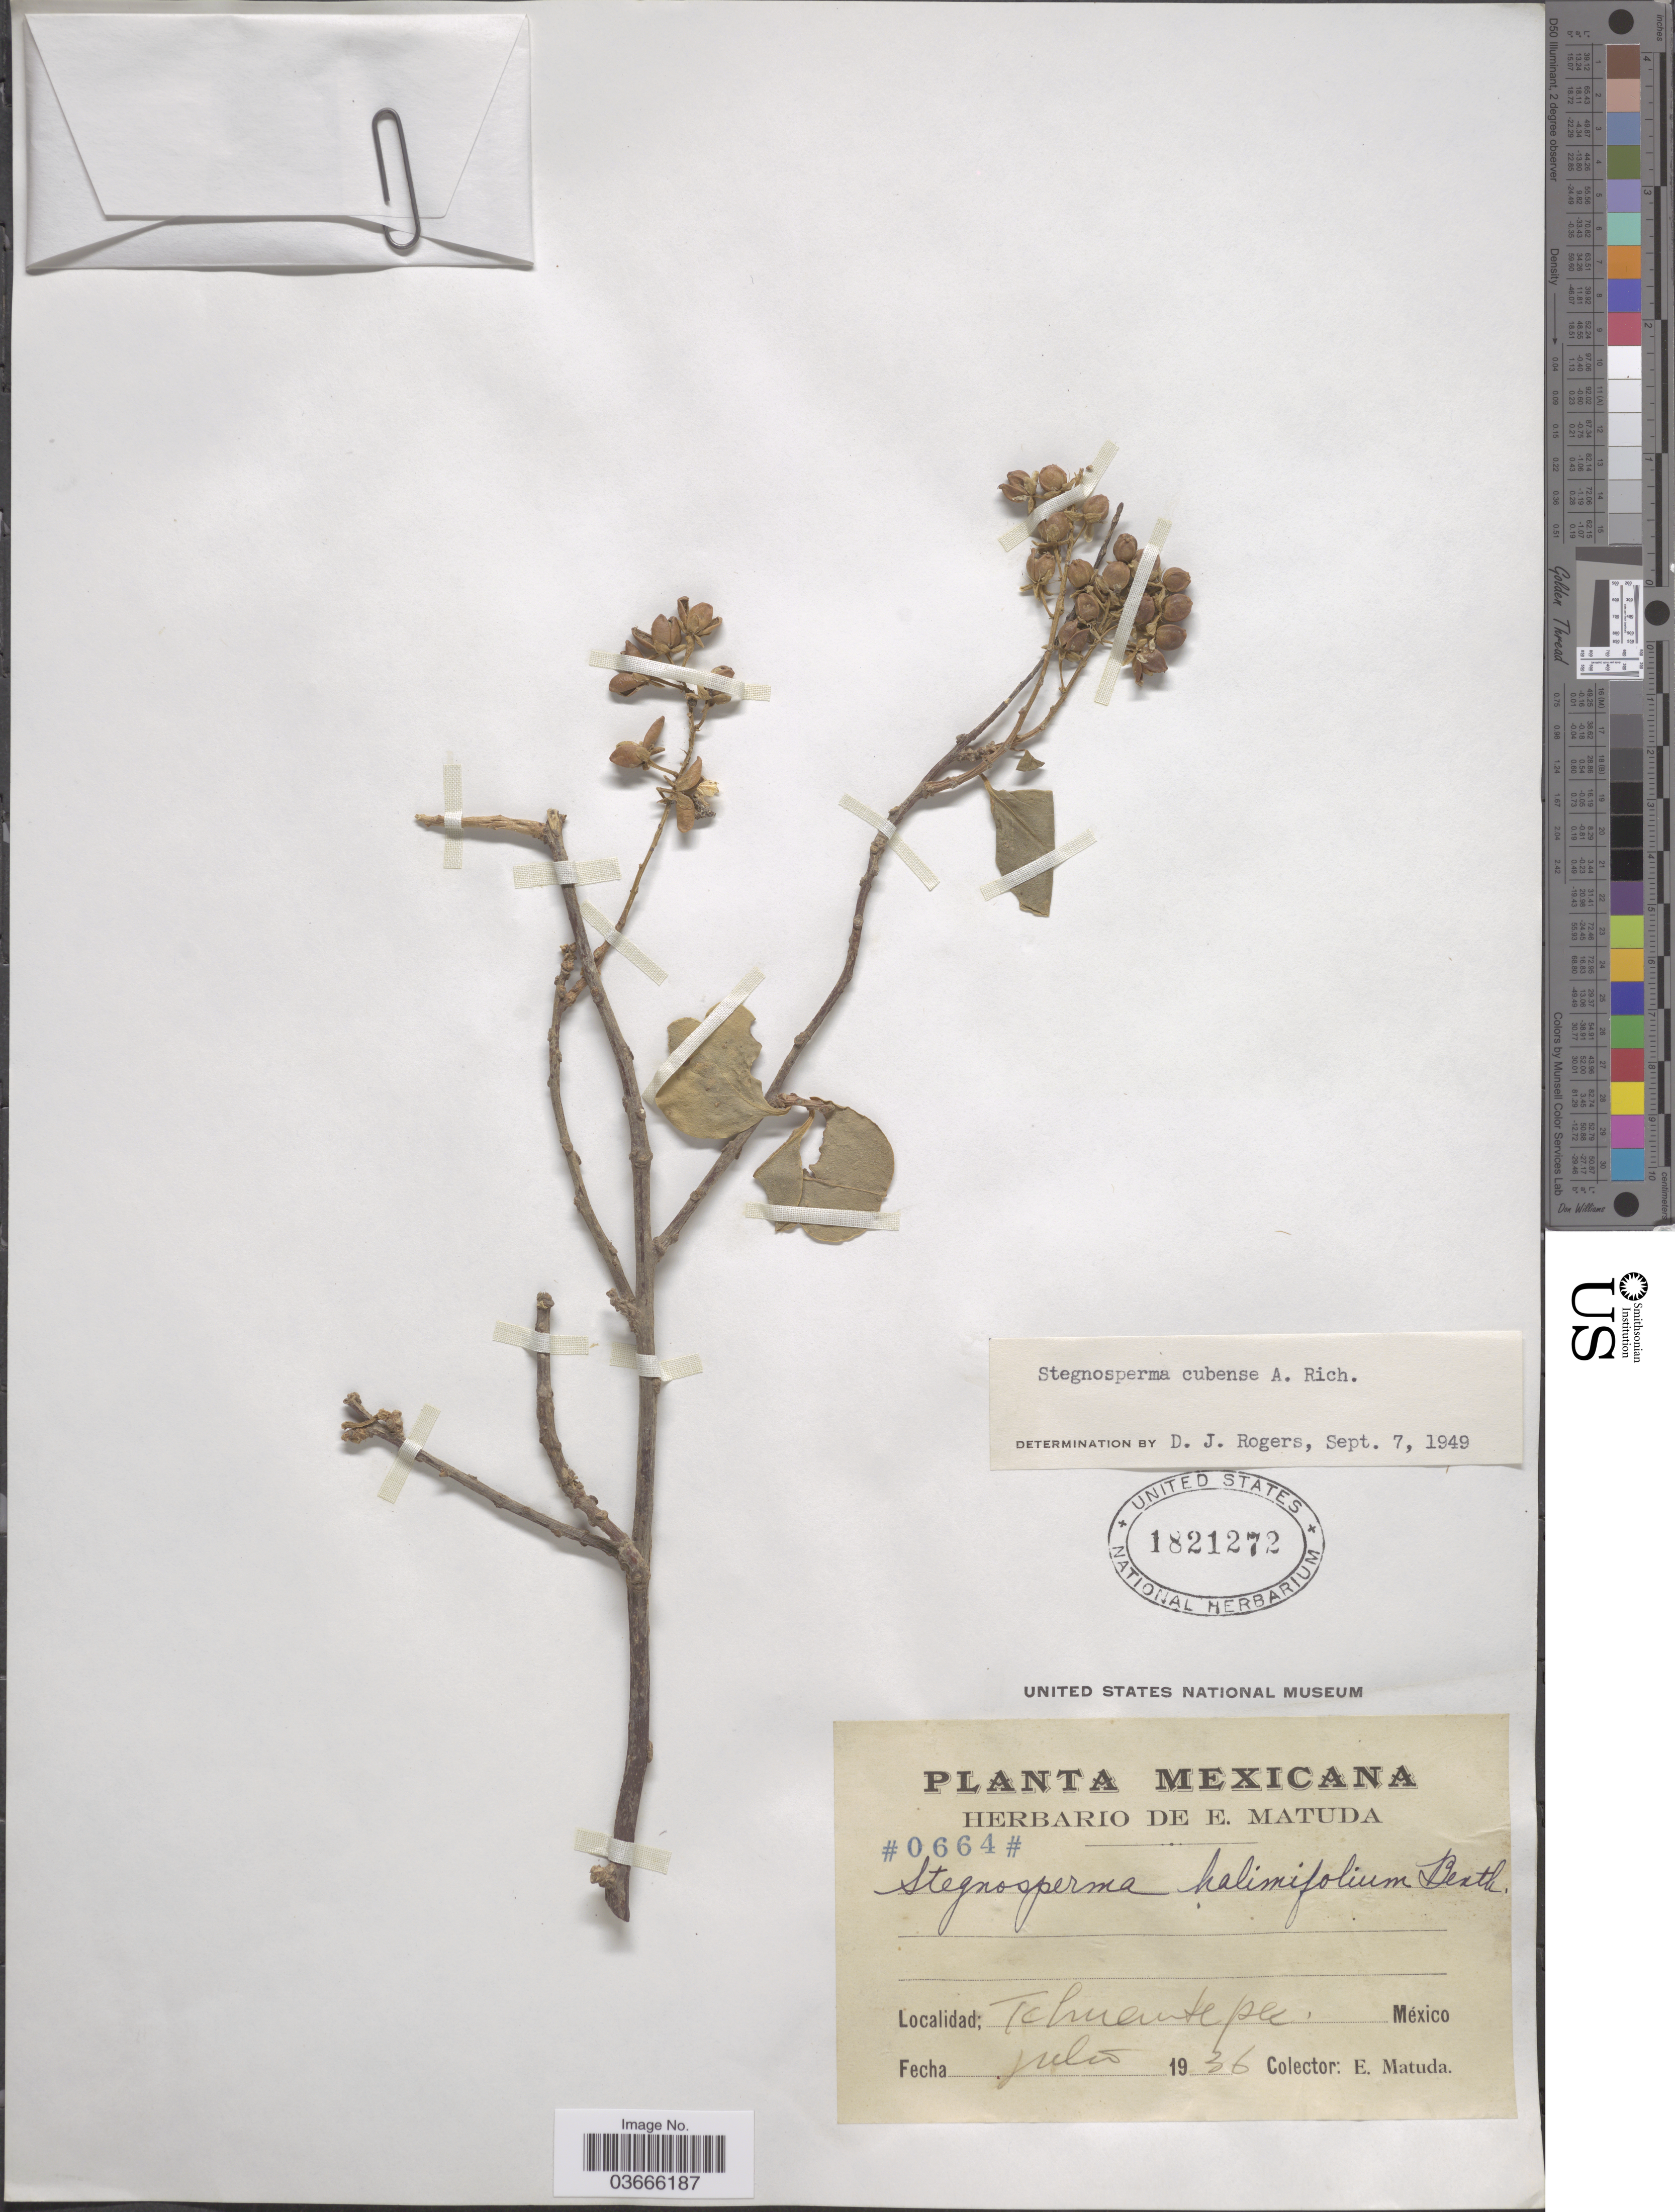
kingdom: Plantae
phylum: Tracheophyta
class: Magnoliopsida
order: Caryophyllales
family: Stegnospermataceae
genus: Stegnosperma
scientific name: Stegnosperma cubense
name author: A. Rich.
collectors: E. Matuda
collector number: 0664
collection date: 1936-07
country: Mexico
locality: Tehuantepec.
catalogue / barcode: US 1821272